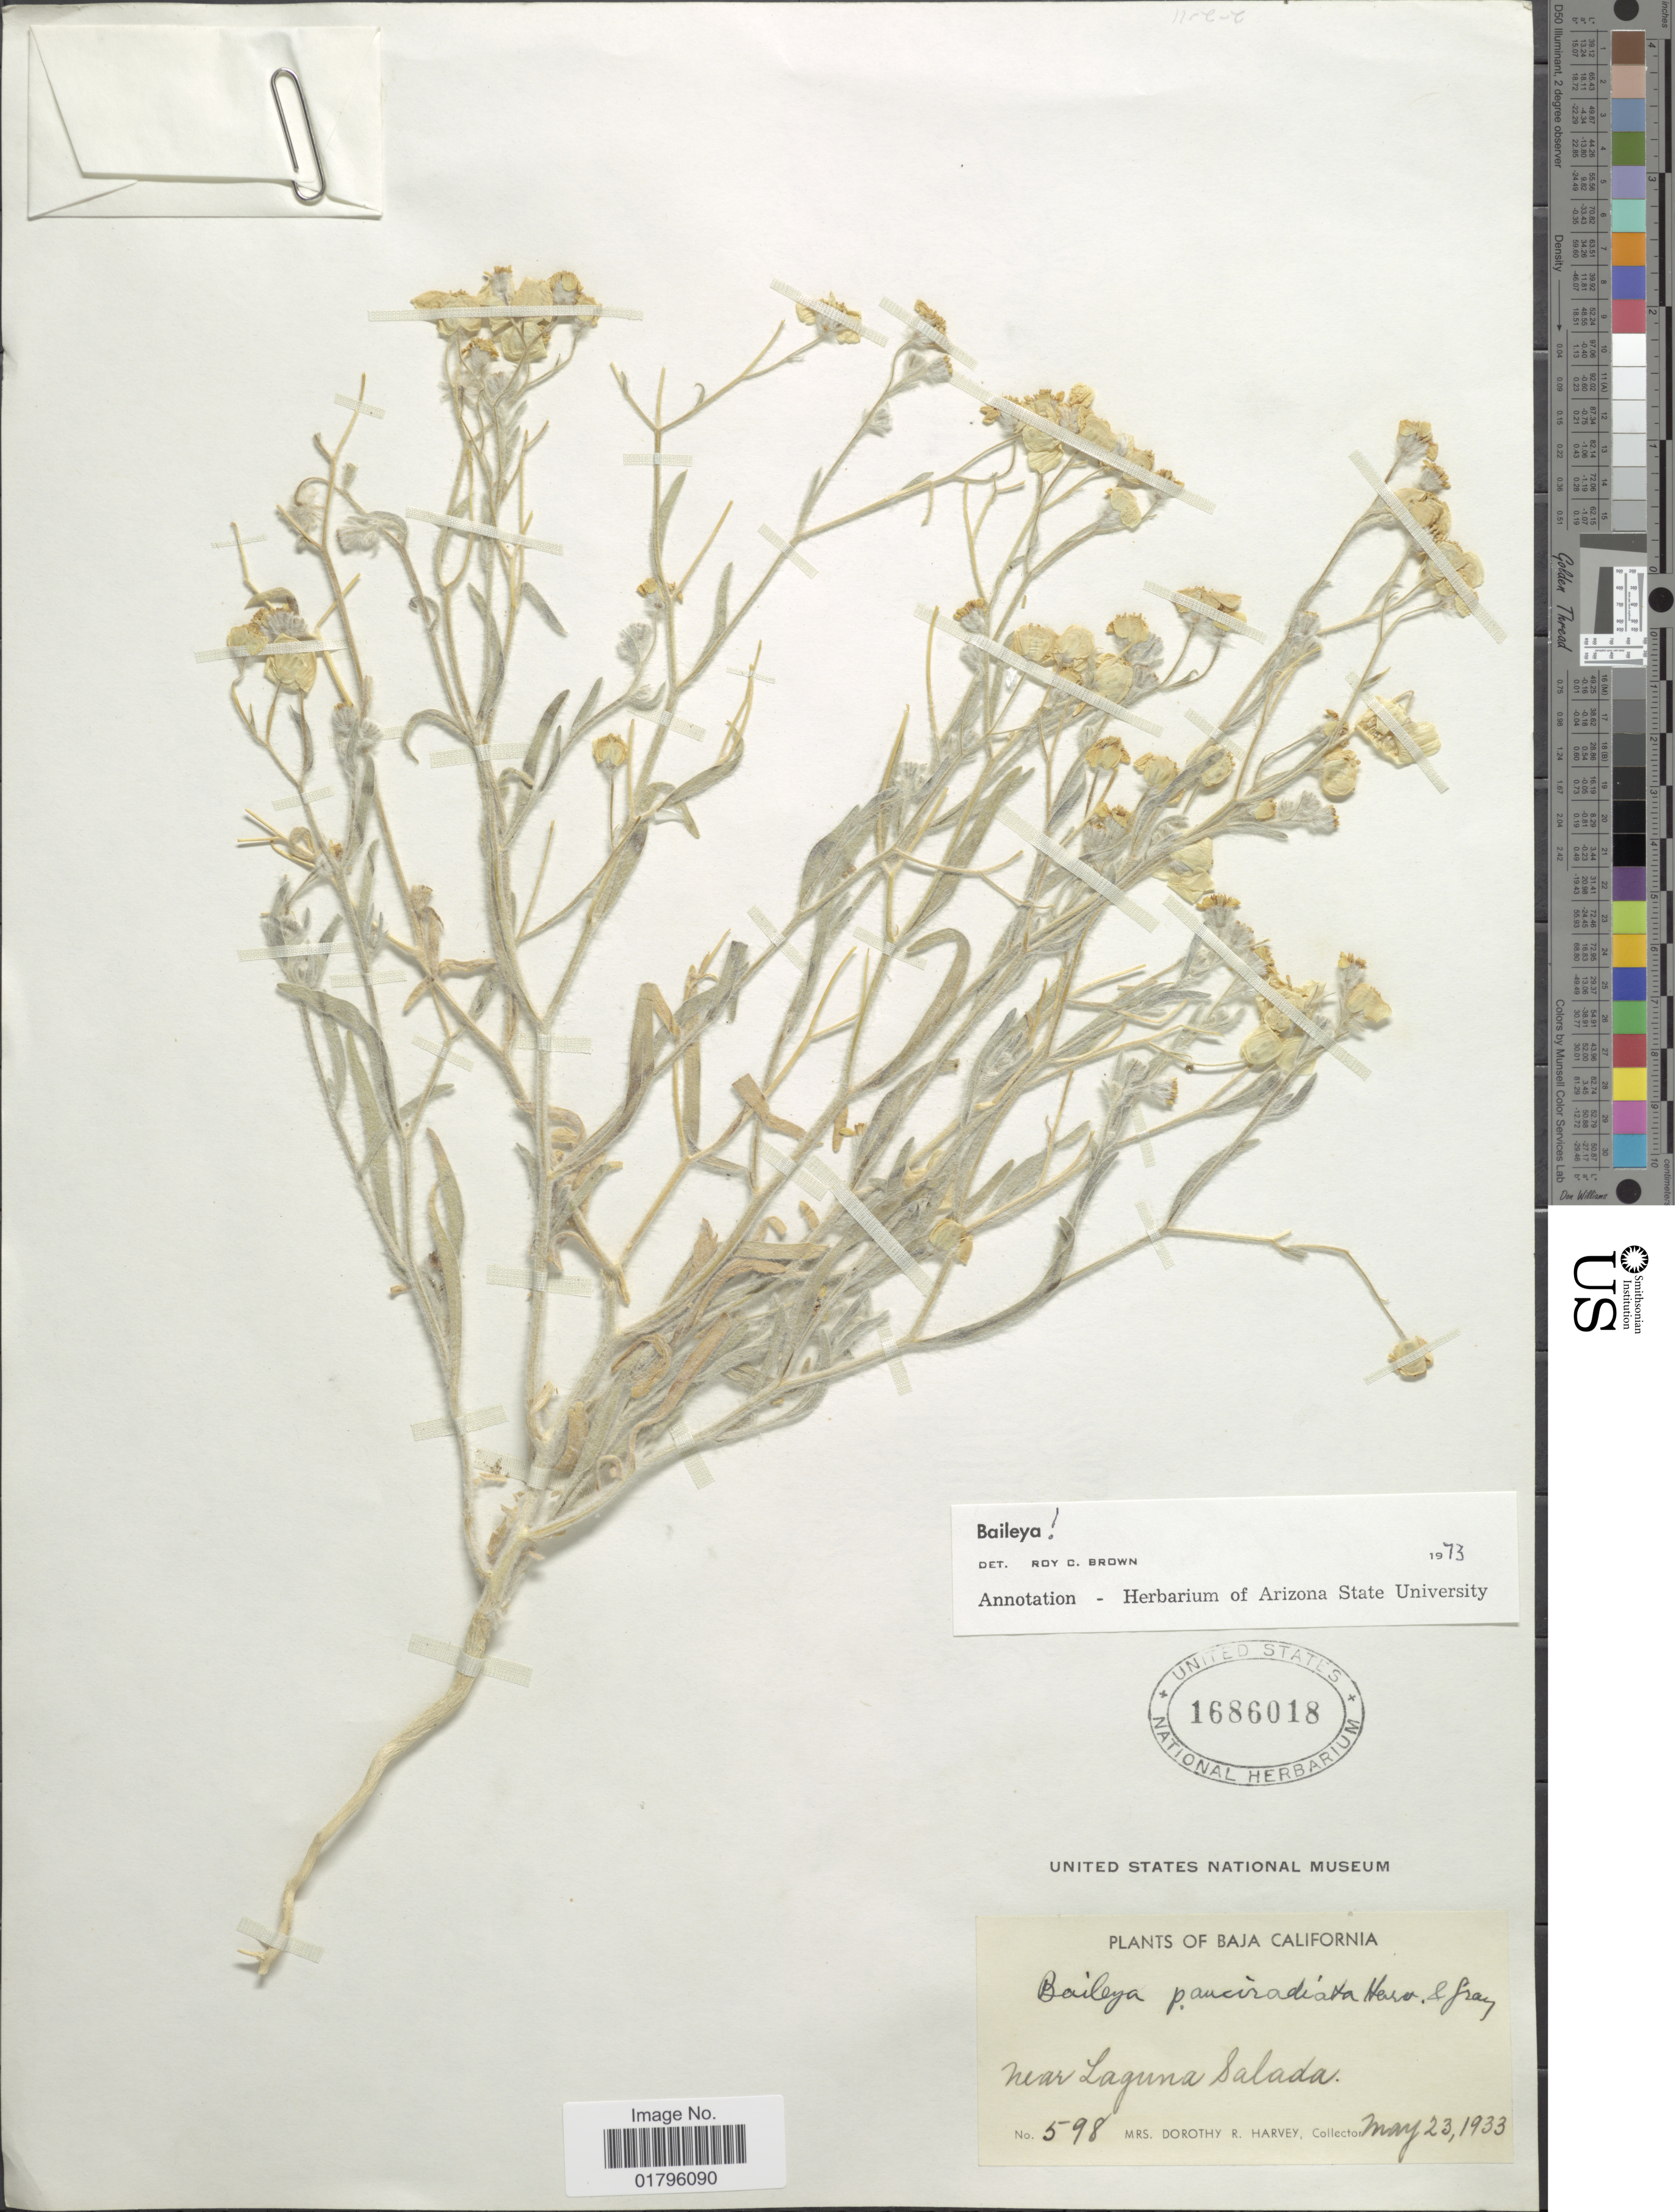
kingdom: Plantae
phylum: Tracheophyta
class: Magnoliopsida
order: Asterales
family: Asteraceae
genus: Baileya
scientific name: Baileya pauciradiata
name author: Harv. & A. Gray ex A. Gray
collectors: Harvey, Mrs. D. R.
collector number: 598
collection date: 1933-05-23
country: Mexico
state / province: Baja California Sur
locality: Near Laguna Salada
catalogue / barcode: US 1686018